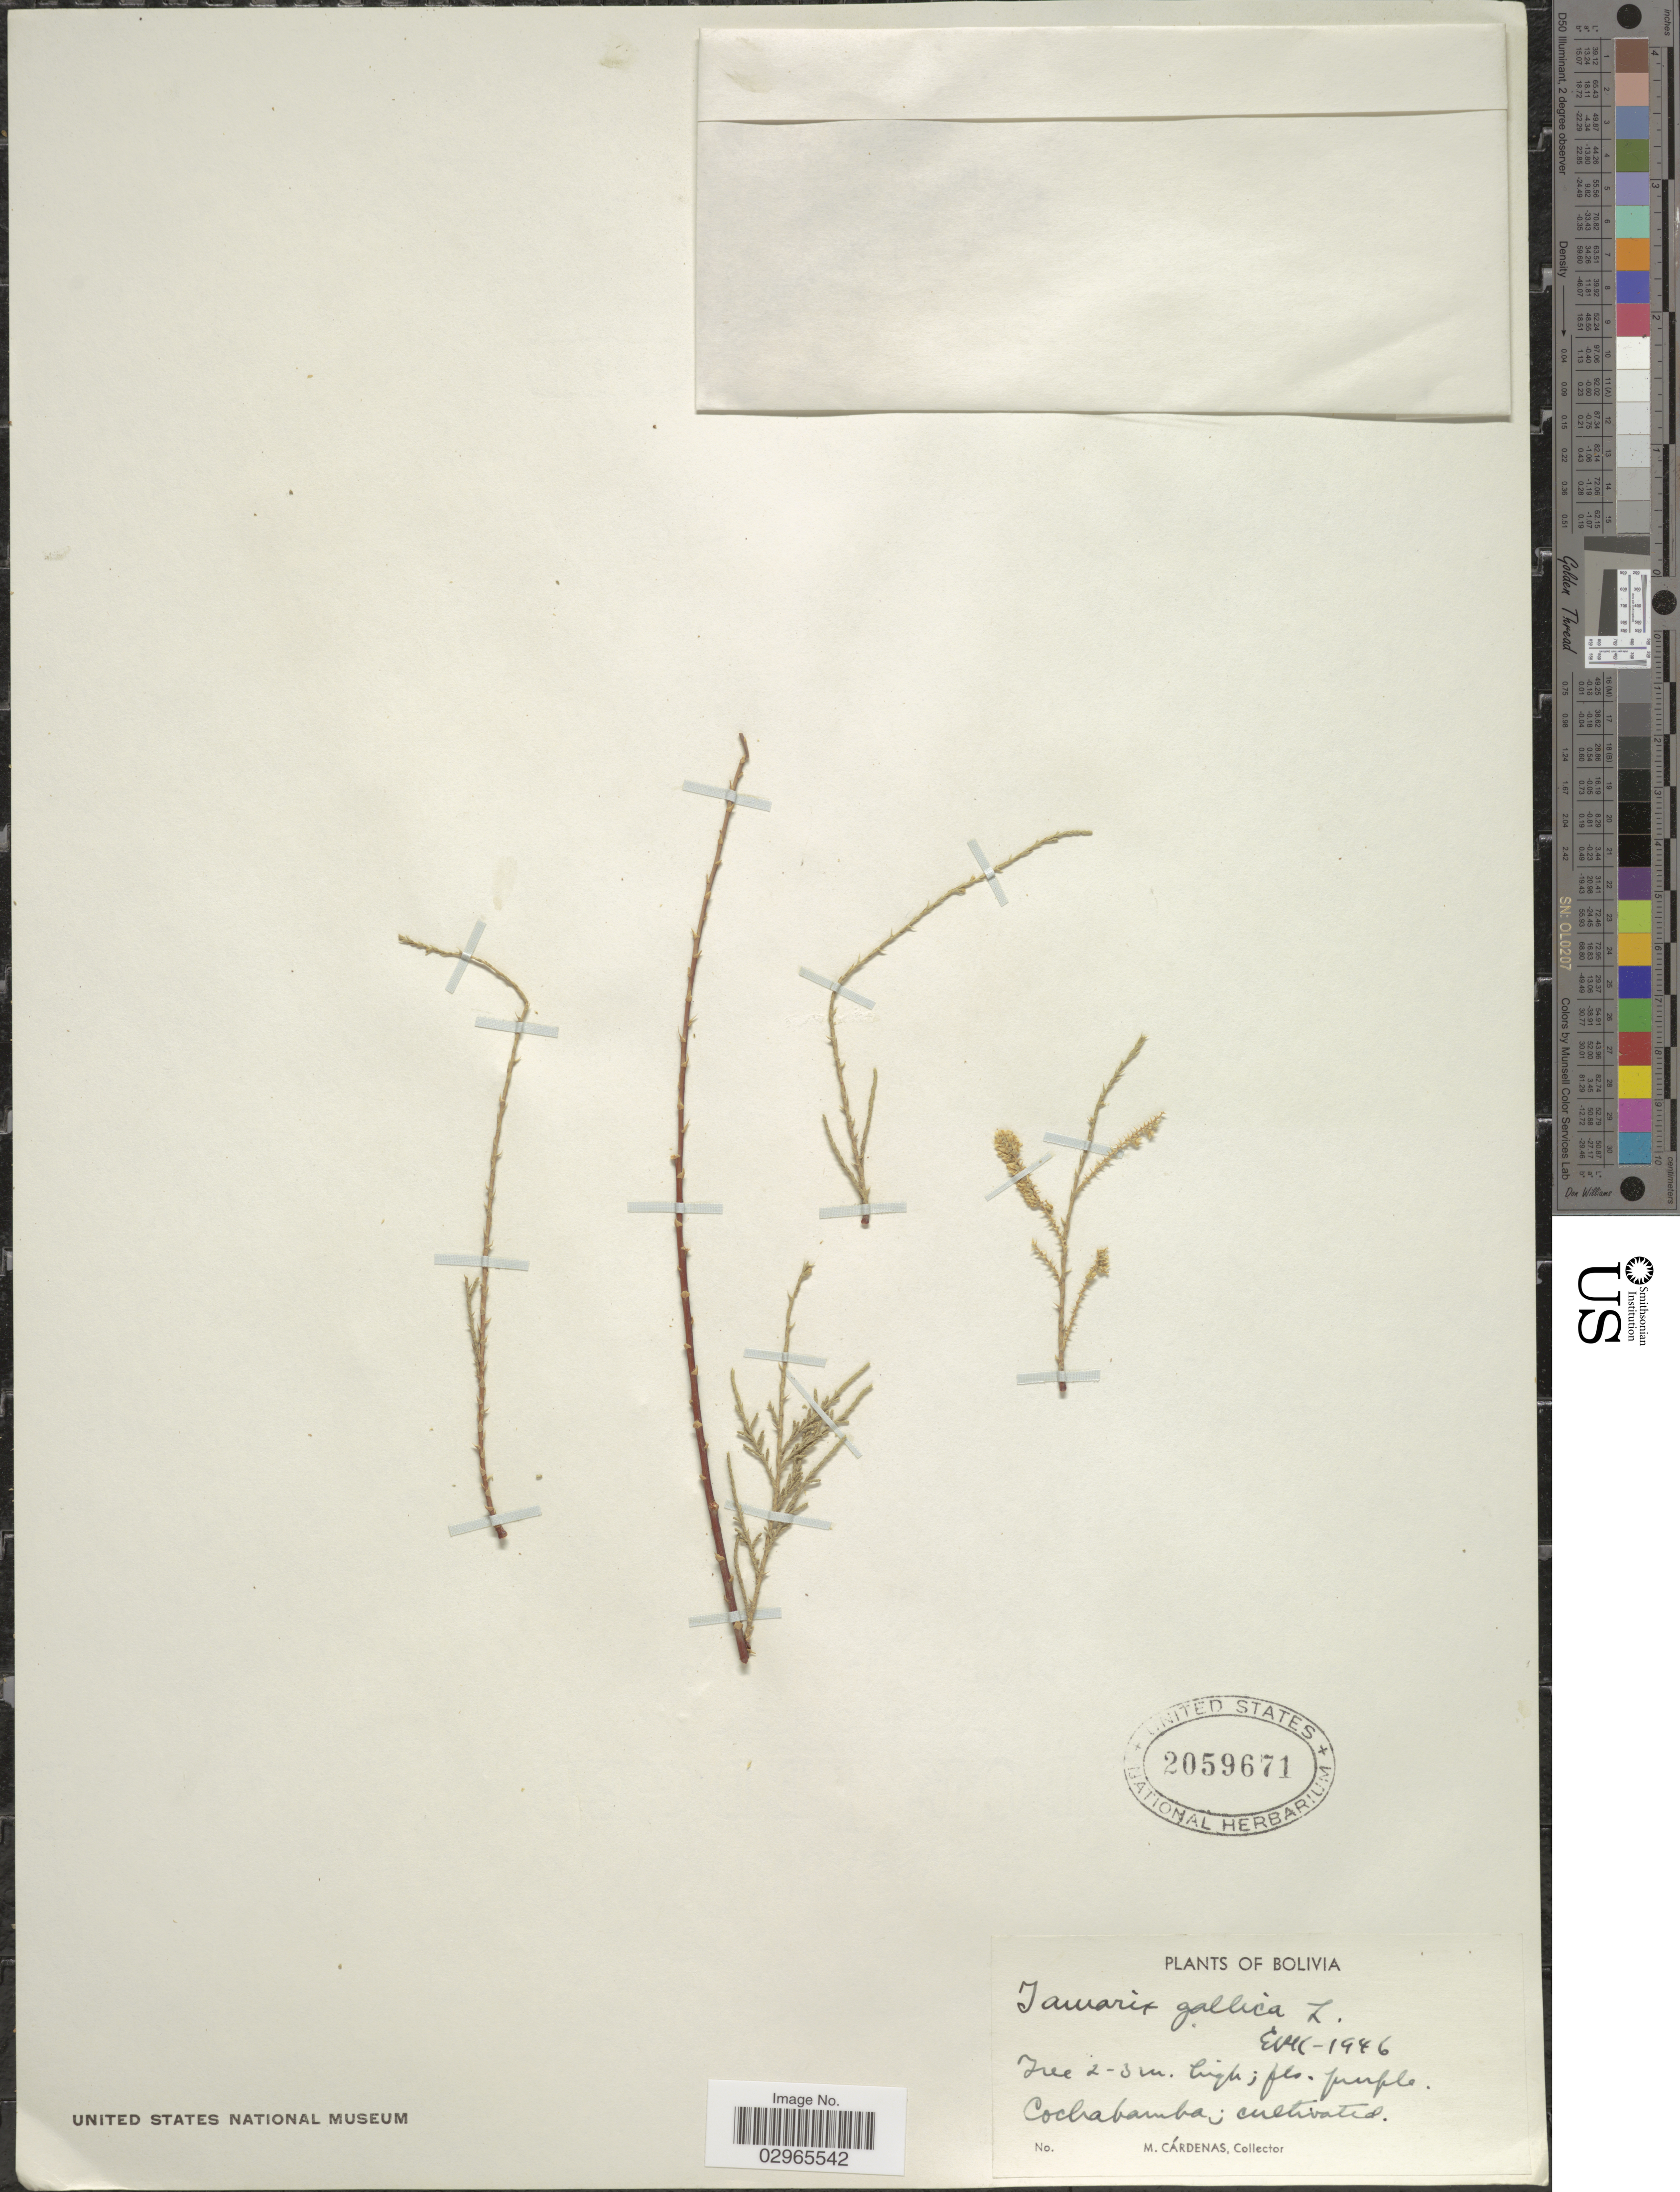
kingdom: Plantae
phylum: Tracheophyta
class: Magnoliopsida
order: Caryophyllales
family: Tamaricaceae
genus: Tamarix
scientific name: Tamarix gallica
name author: L.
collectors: M. Cárdenas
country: Bolivia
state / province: Cochabamba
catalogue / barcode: US 2059671